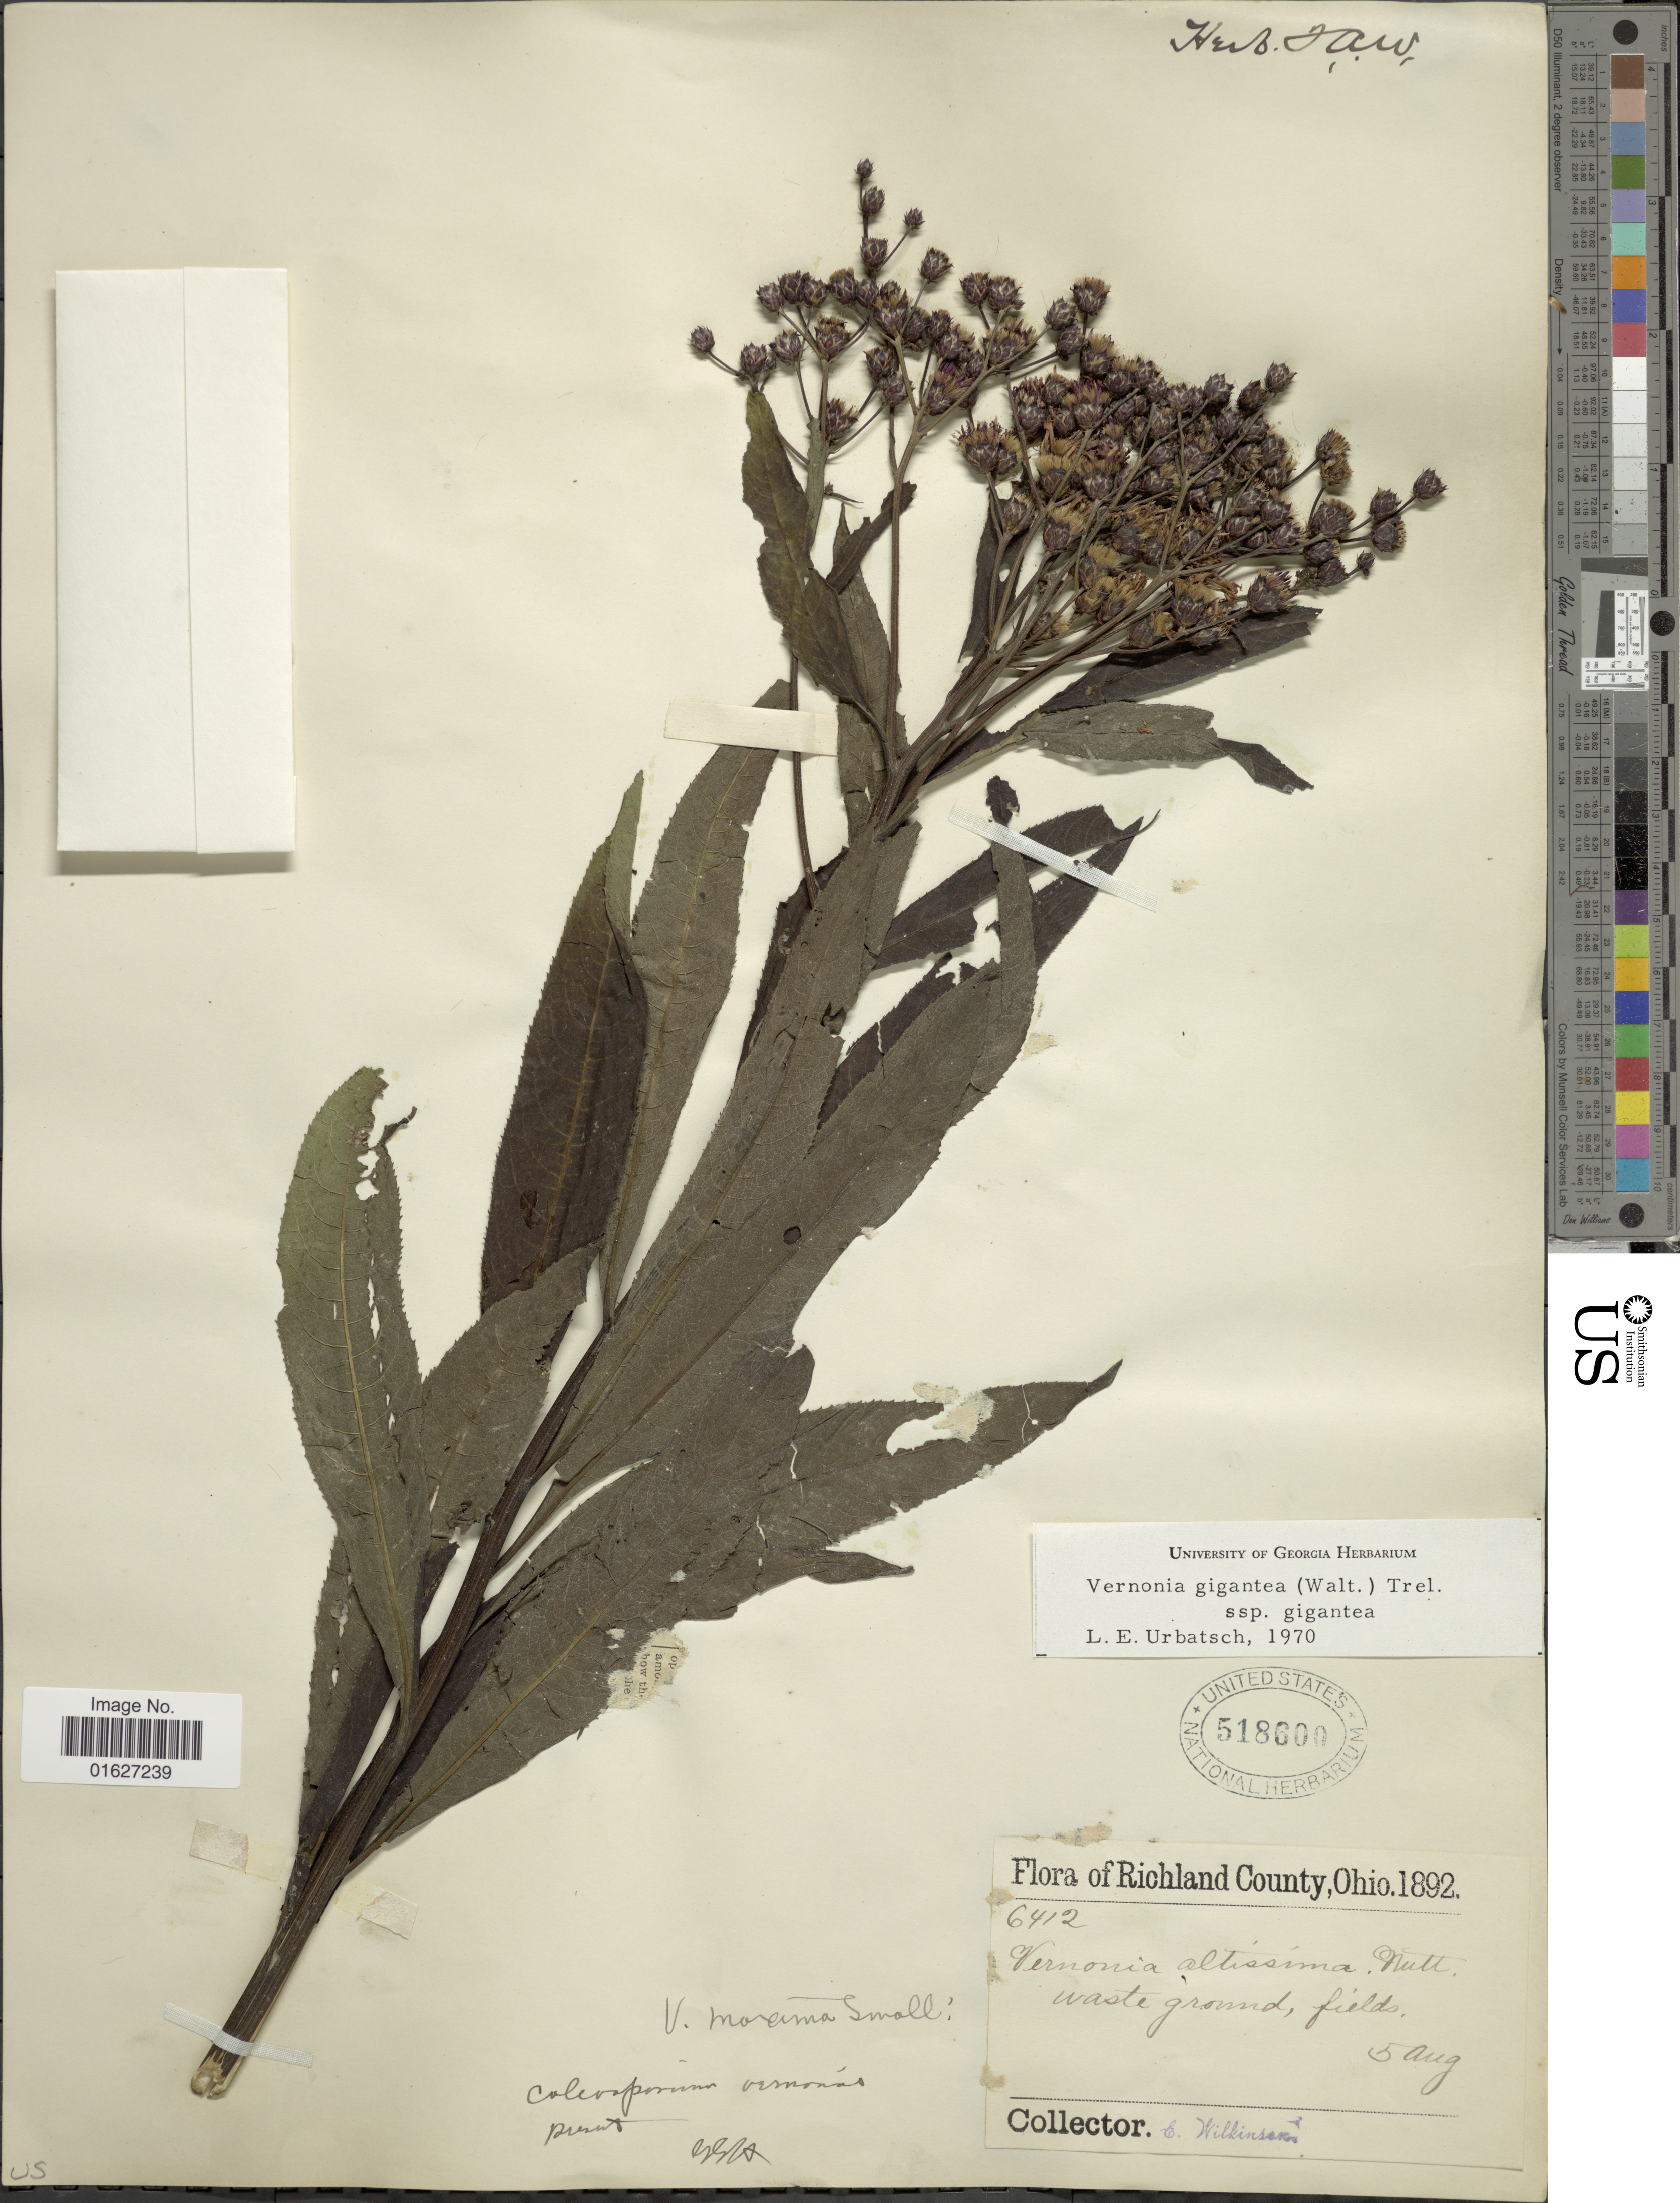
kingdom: Plantae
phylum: Tracheophyta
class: Magnoliopsida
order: Asterales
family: Asteraceae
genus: Vernonia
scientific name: Vernonia gigantea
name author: (Walter) Trel.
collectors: E. Wilkinson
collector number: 6412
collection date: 1892-08-05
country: United States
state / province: Ohio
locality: Richland County, ohio. waste ground fields.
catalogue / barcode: US 518600